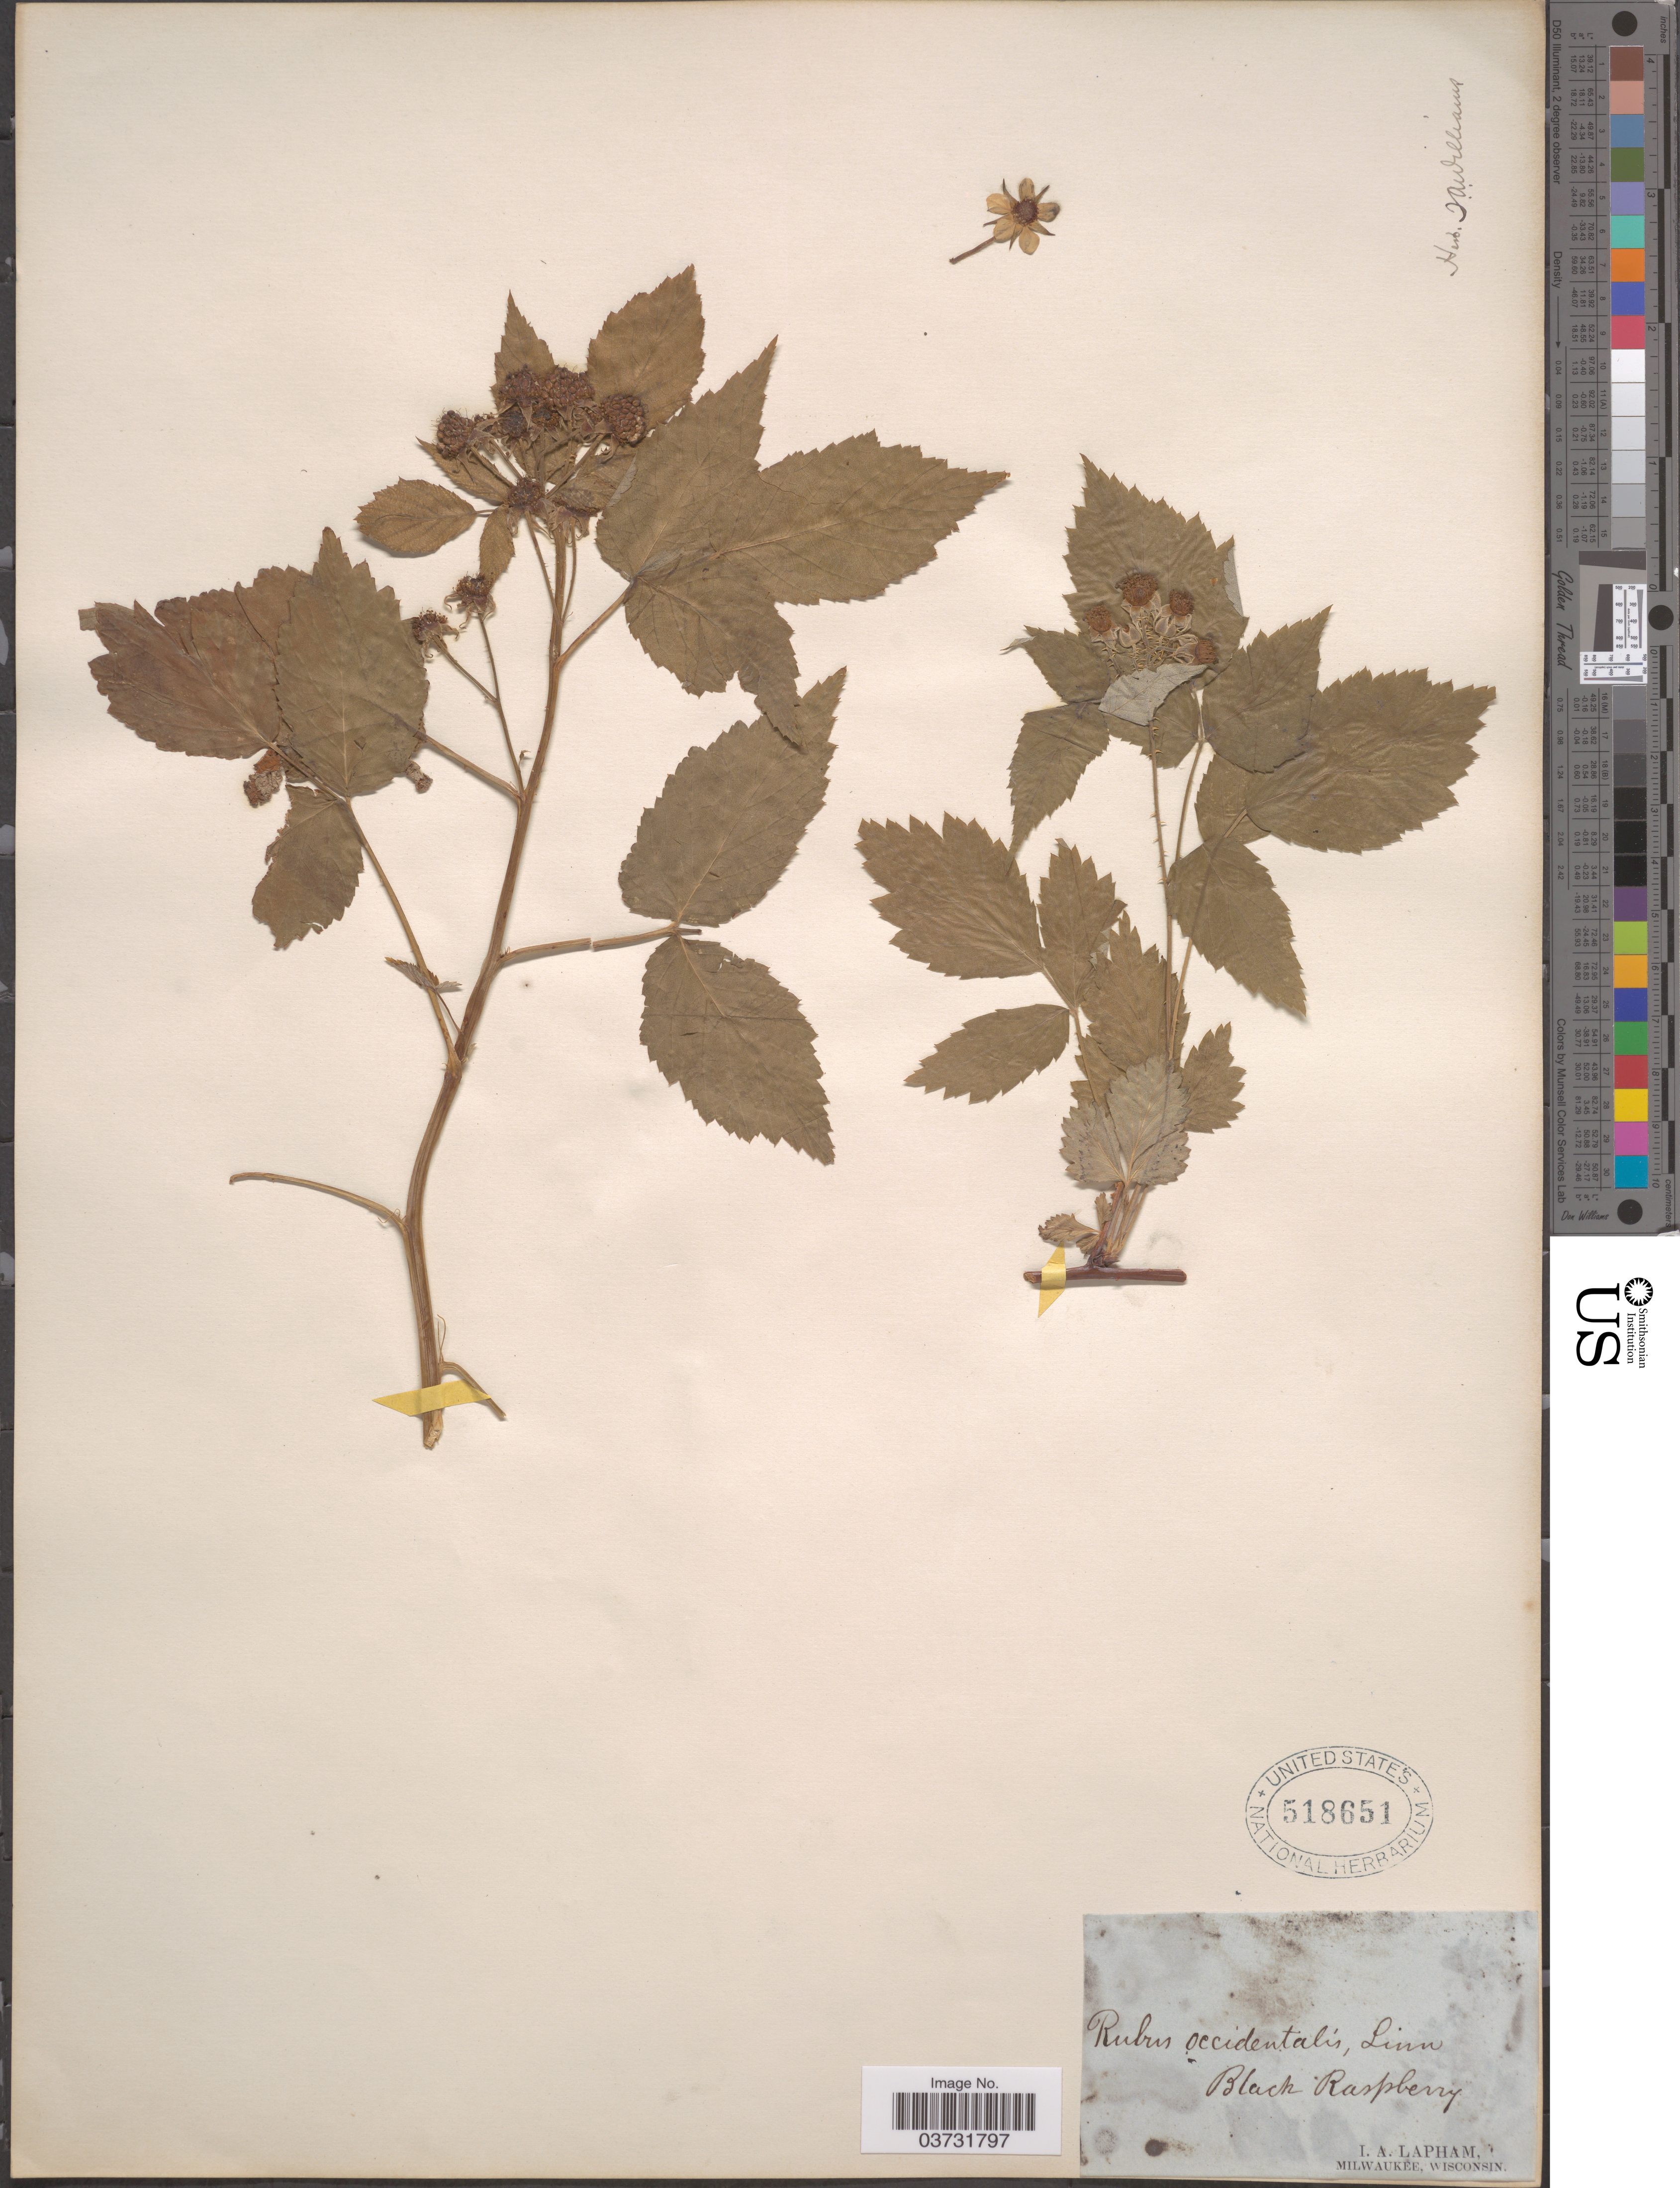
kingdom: Plantae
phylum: Tracheophyta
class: Magnoliopsida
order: Rosales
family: Rosaceae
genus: Rubus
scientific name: Rubus occidentalis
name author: L.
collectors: I. Lapham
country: United States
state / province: Wisconsin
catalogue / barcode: US 518651